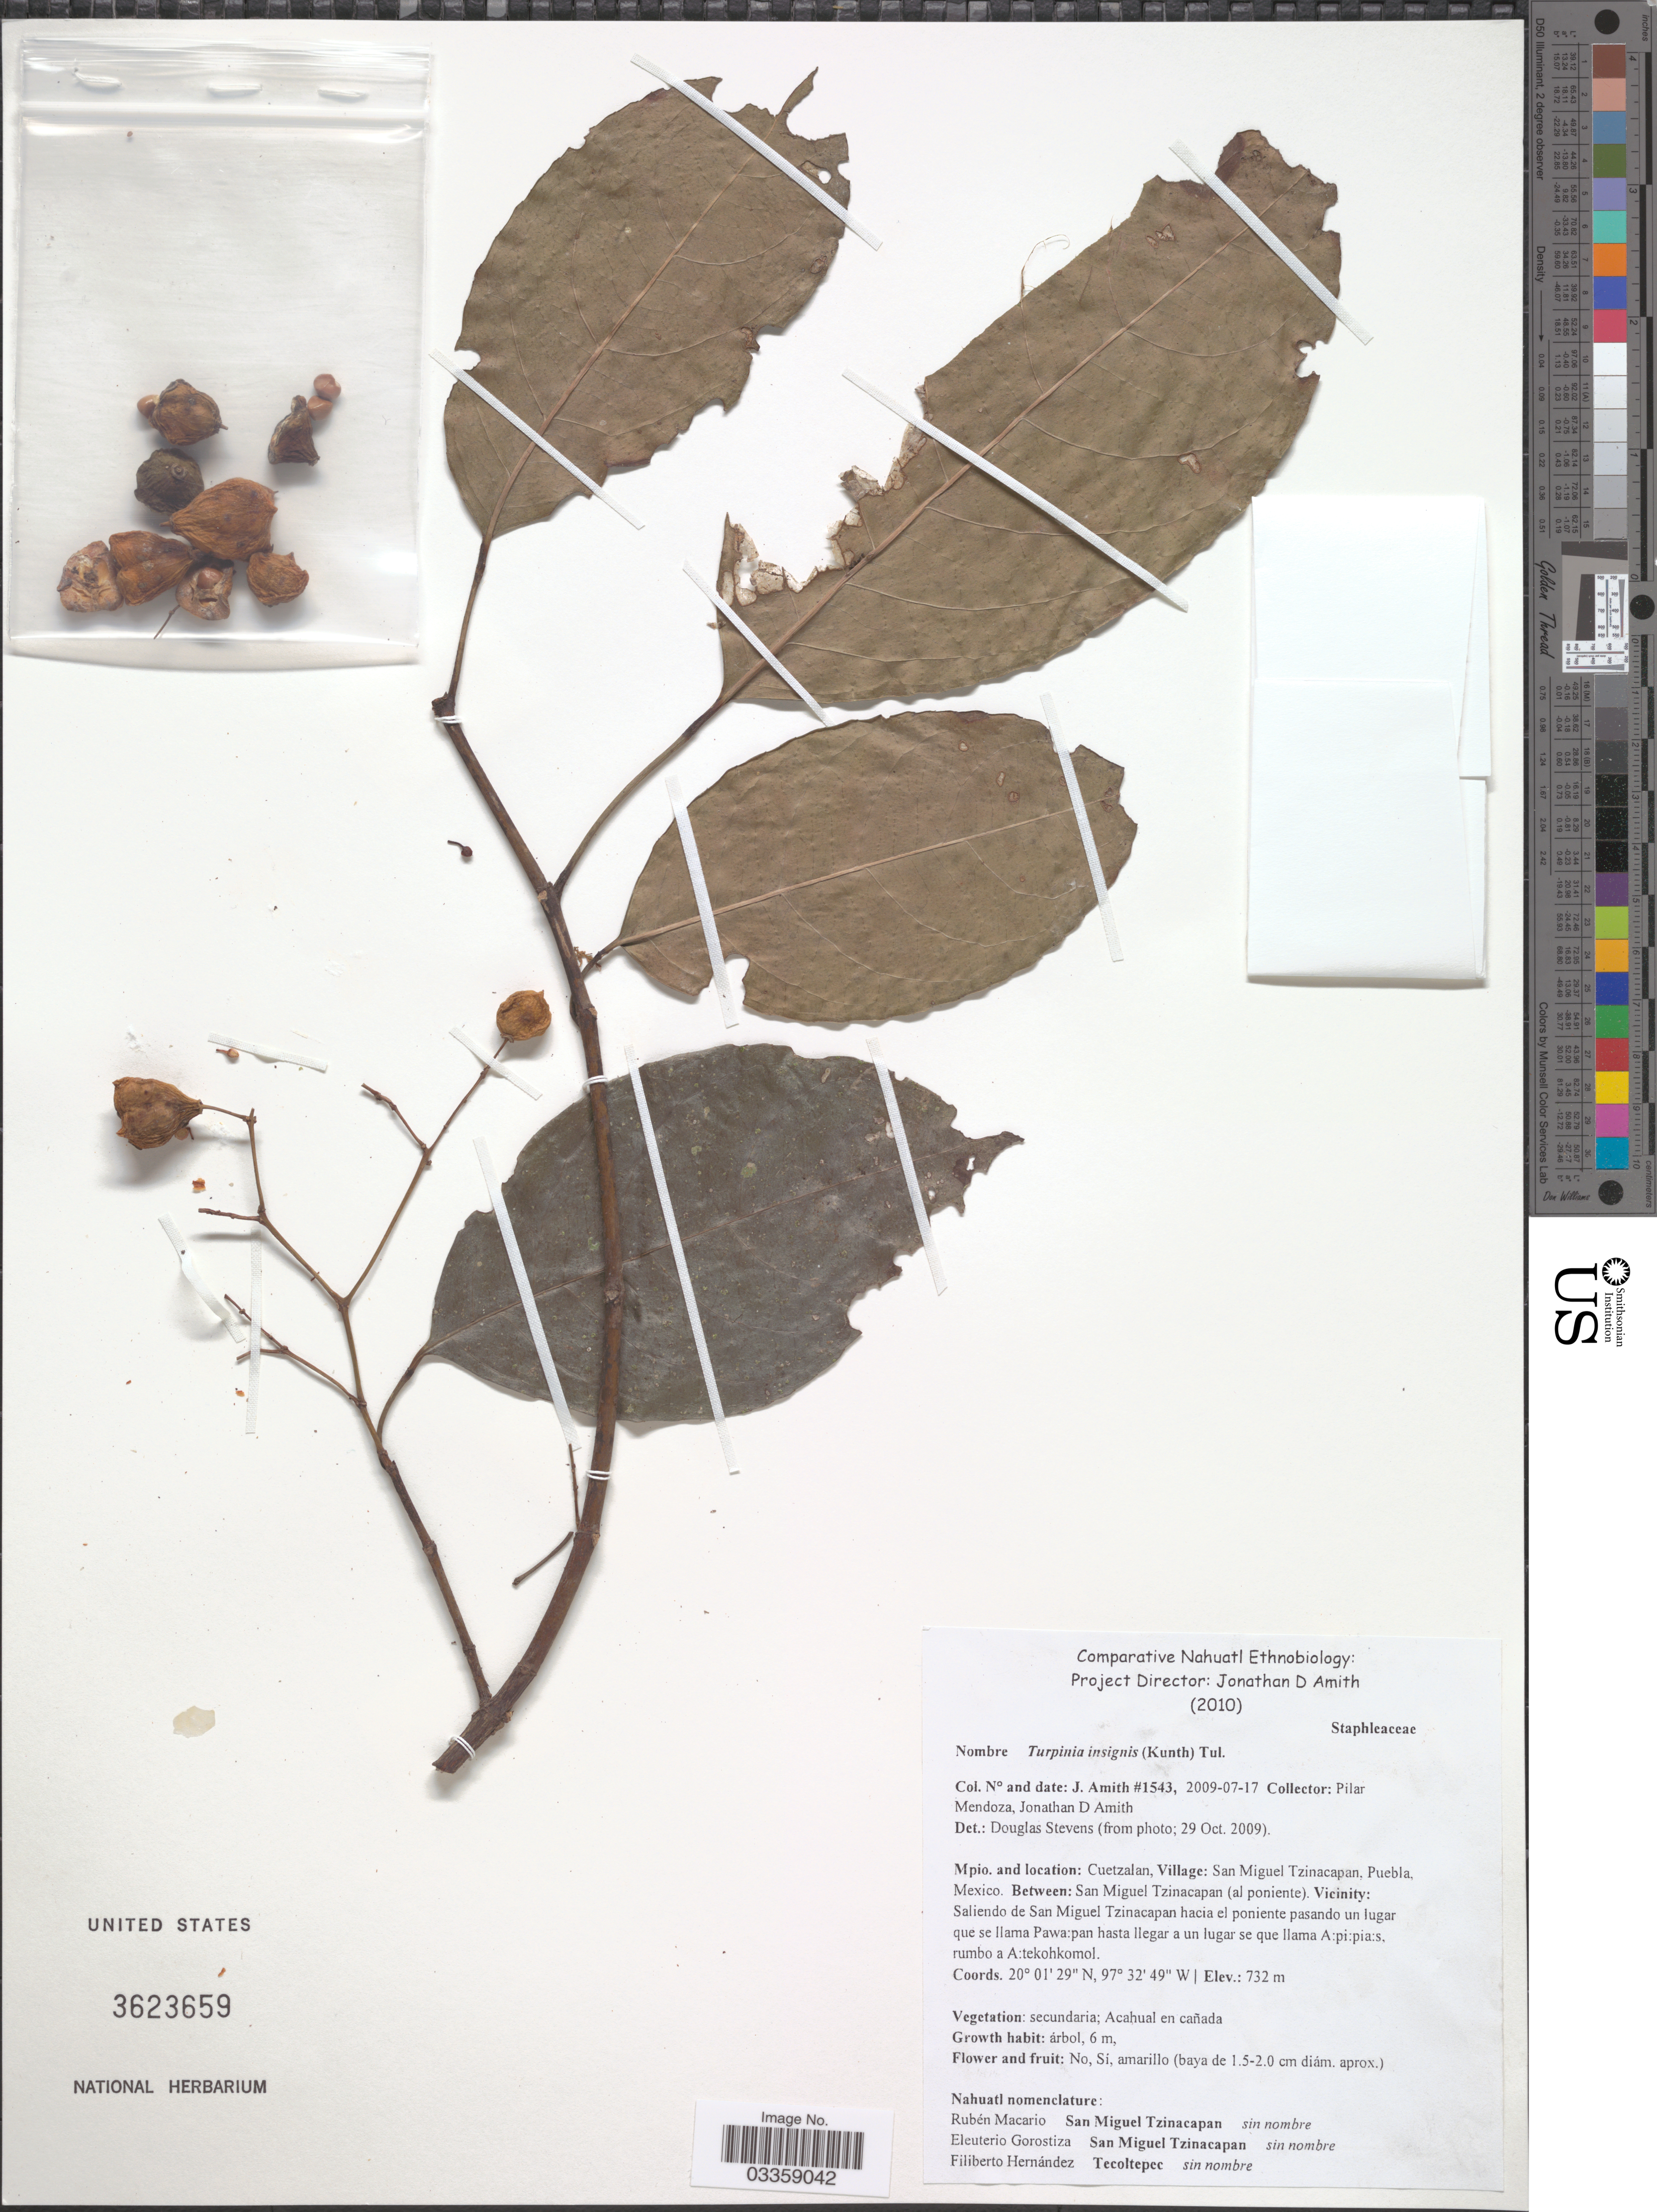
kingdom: Plantae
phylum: Tracheophyta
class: Magnoliopsida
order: Crossosomatales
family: Staphyleaceae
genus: Turpinia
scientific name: Turpinia insignis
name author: (Kunth) Tul.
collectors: P. Mendoza & J. D. Amith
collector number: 1543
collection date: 2009-07-17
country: Mexico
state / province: Puebla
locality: Mpio. and location: Cuetzalan, Village: San Miguel Tzinacapan. Between: San Miguel Tzinacapan (al poniente). Vicinity: Saliendo de San Miguel Tzinacapan hacia el poniente pasando un lugar que se llama Pawa:pan hasta llegar a un lugar se que llama A:pi:pia:s, rumbo a A:tekohkomol.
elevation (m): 732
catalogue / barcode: US 3623659